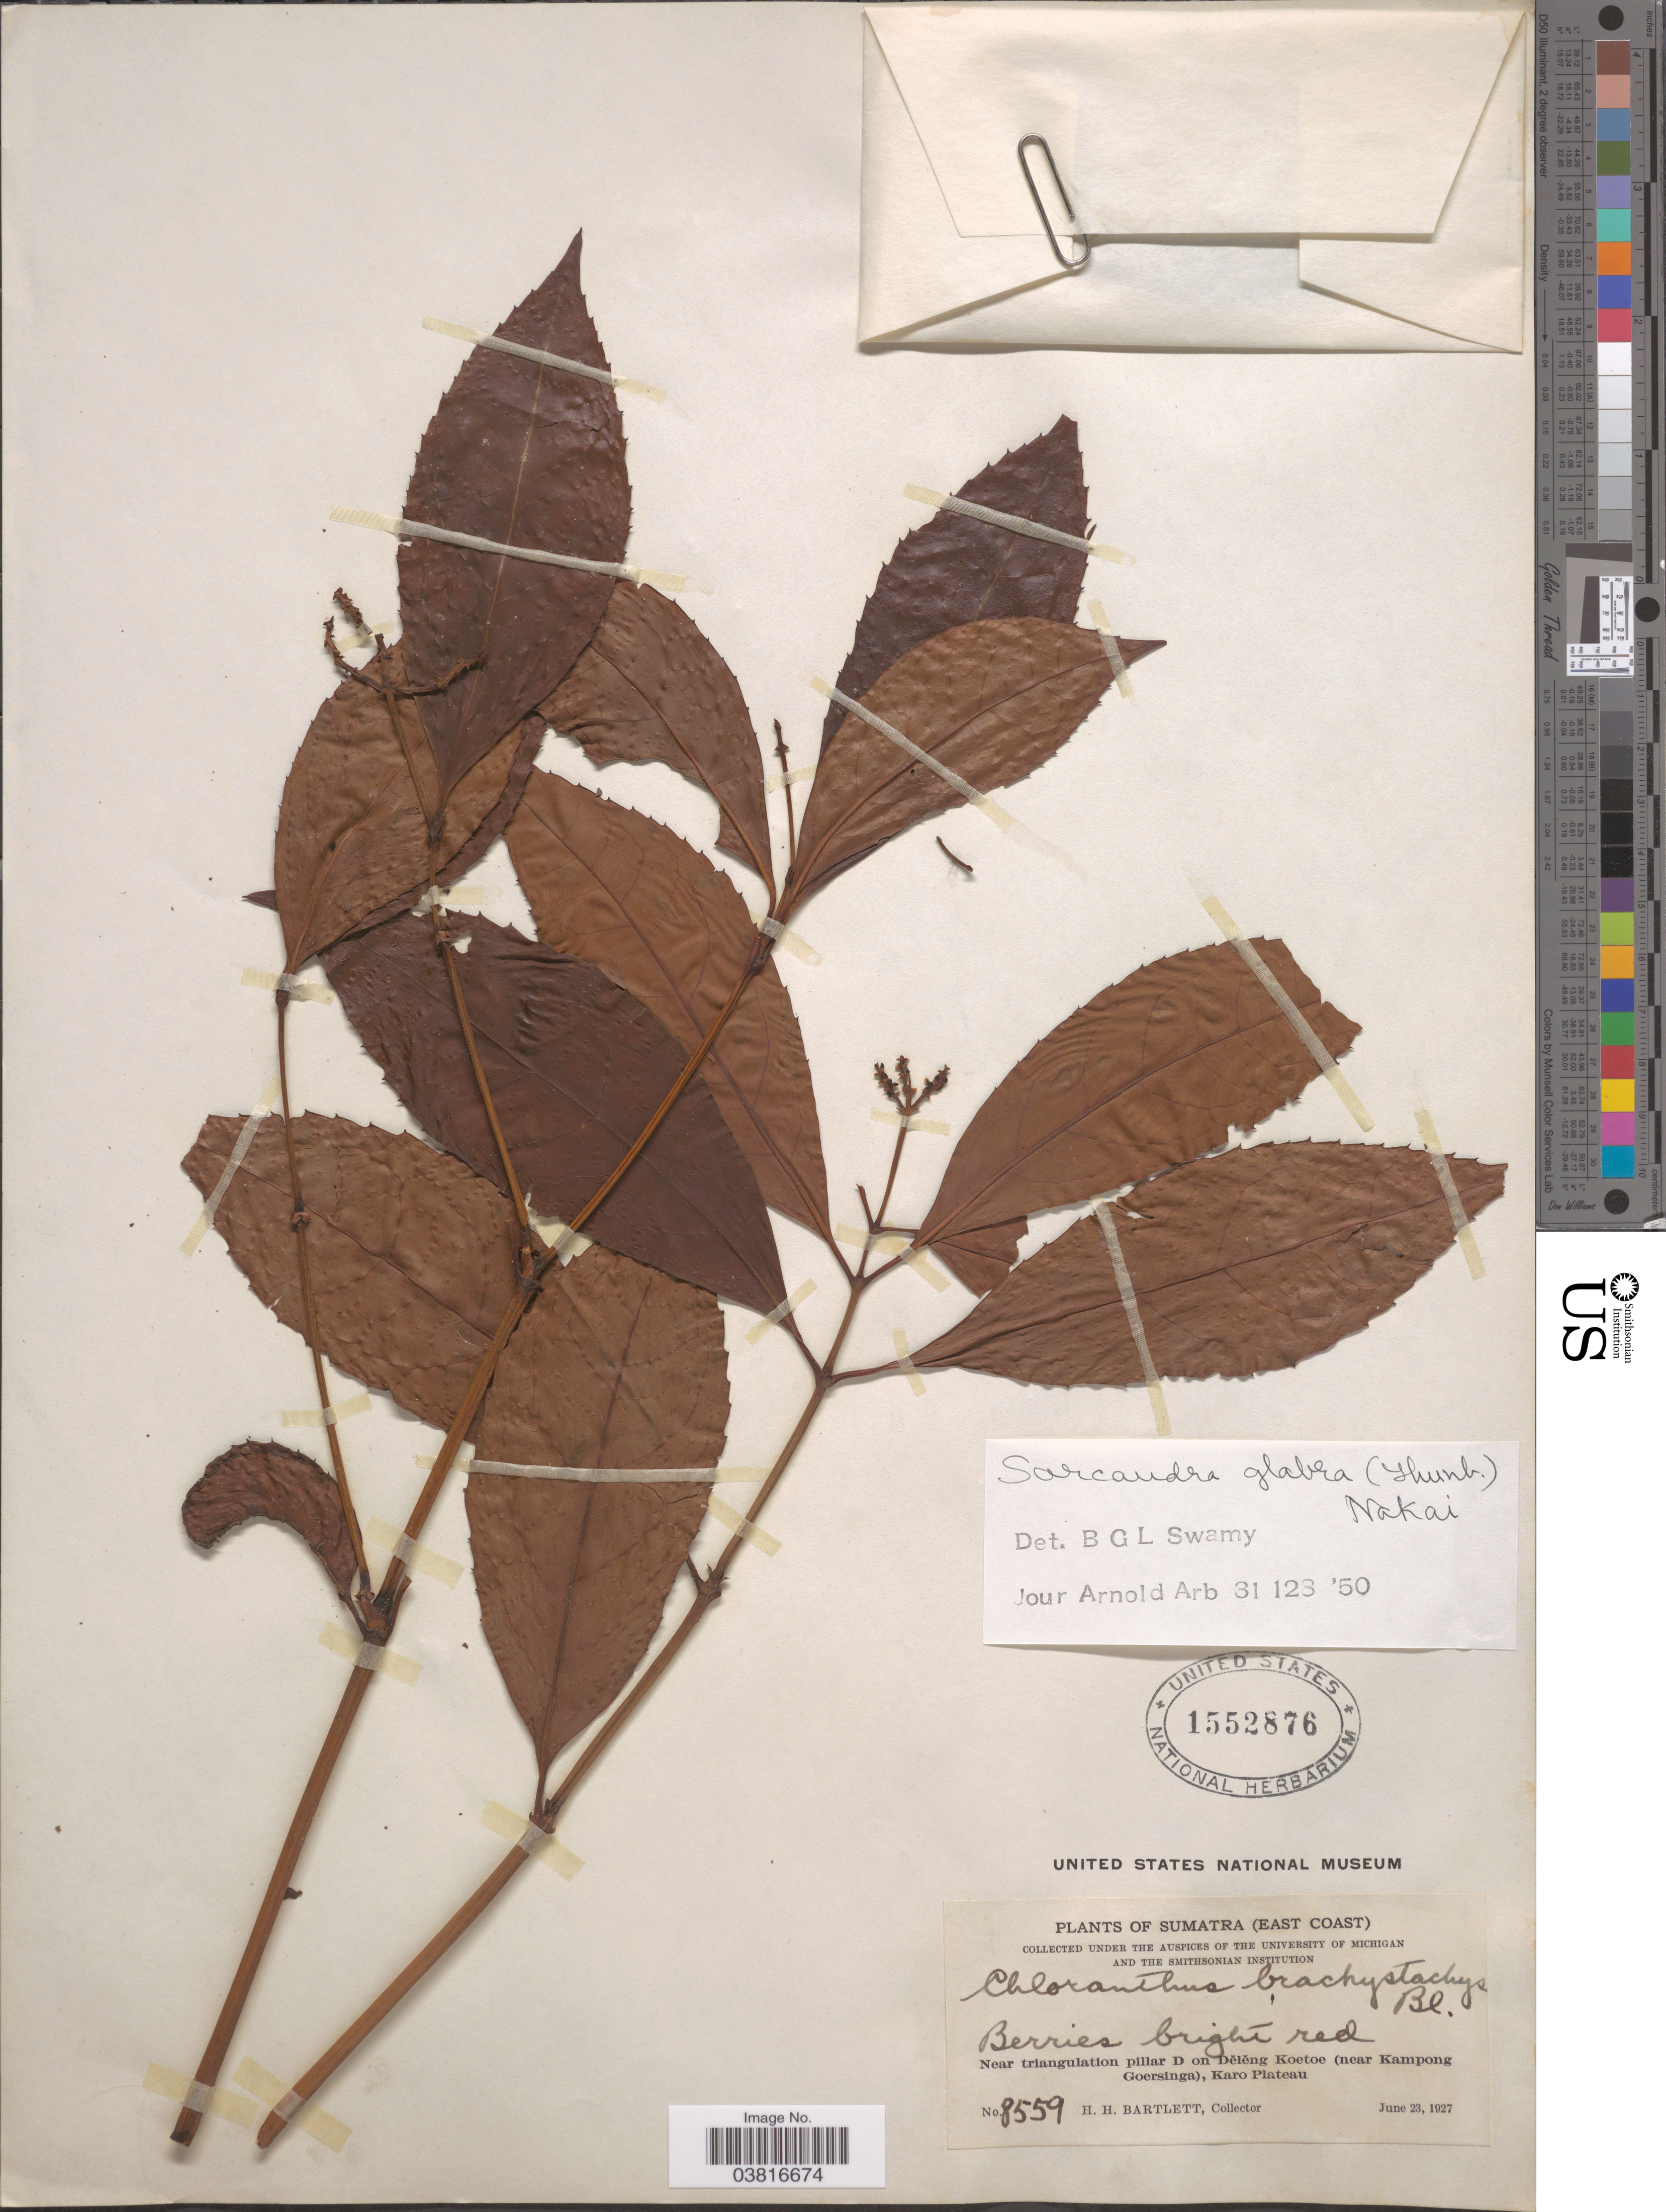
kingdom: Plantae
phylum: Tracheophyta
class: Magnoliopsida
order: Chloranthales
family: Chloranthaceae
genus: Sarcandra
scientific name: Sarcandra glabra subsp. brachystachys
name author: (Blume) Verdc.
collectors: H. H. Bartlett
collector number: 8559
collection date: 1927-06-23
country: Indonesia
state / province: Sumatra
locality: East Coast. Near triangulation pillar D on Deleng Koetoe (near Kampong Goersinga), Karo Plateau.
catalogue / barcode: US 1552876